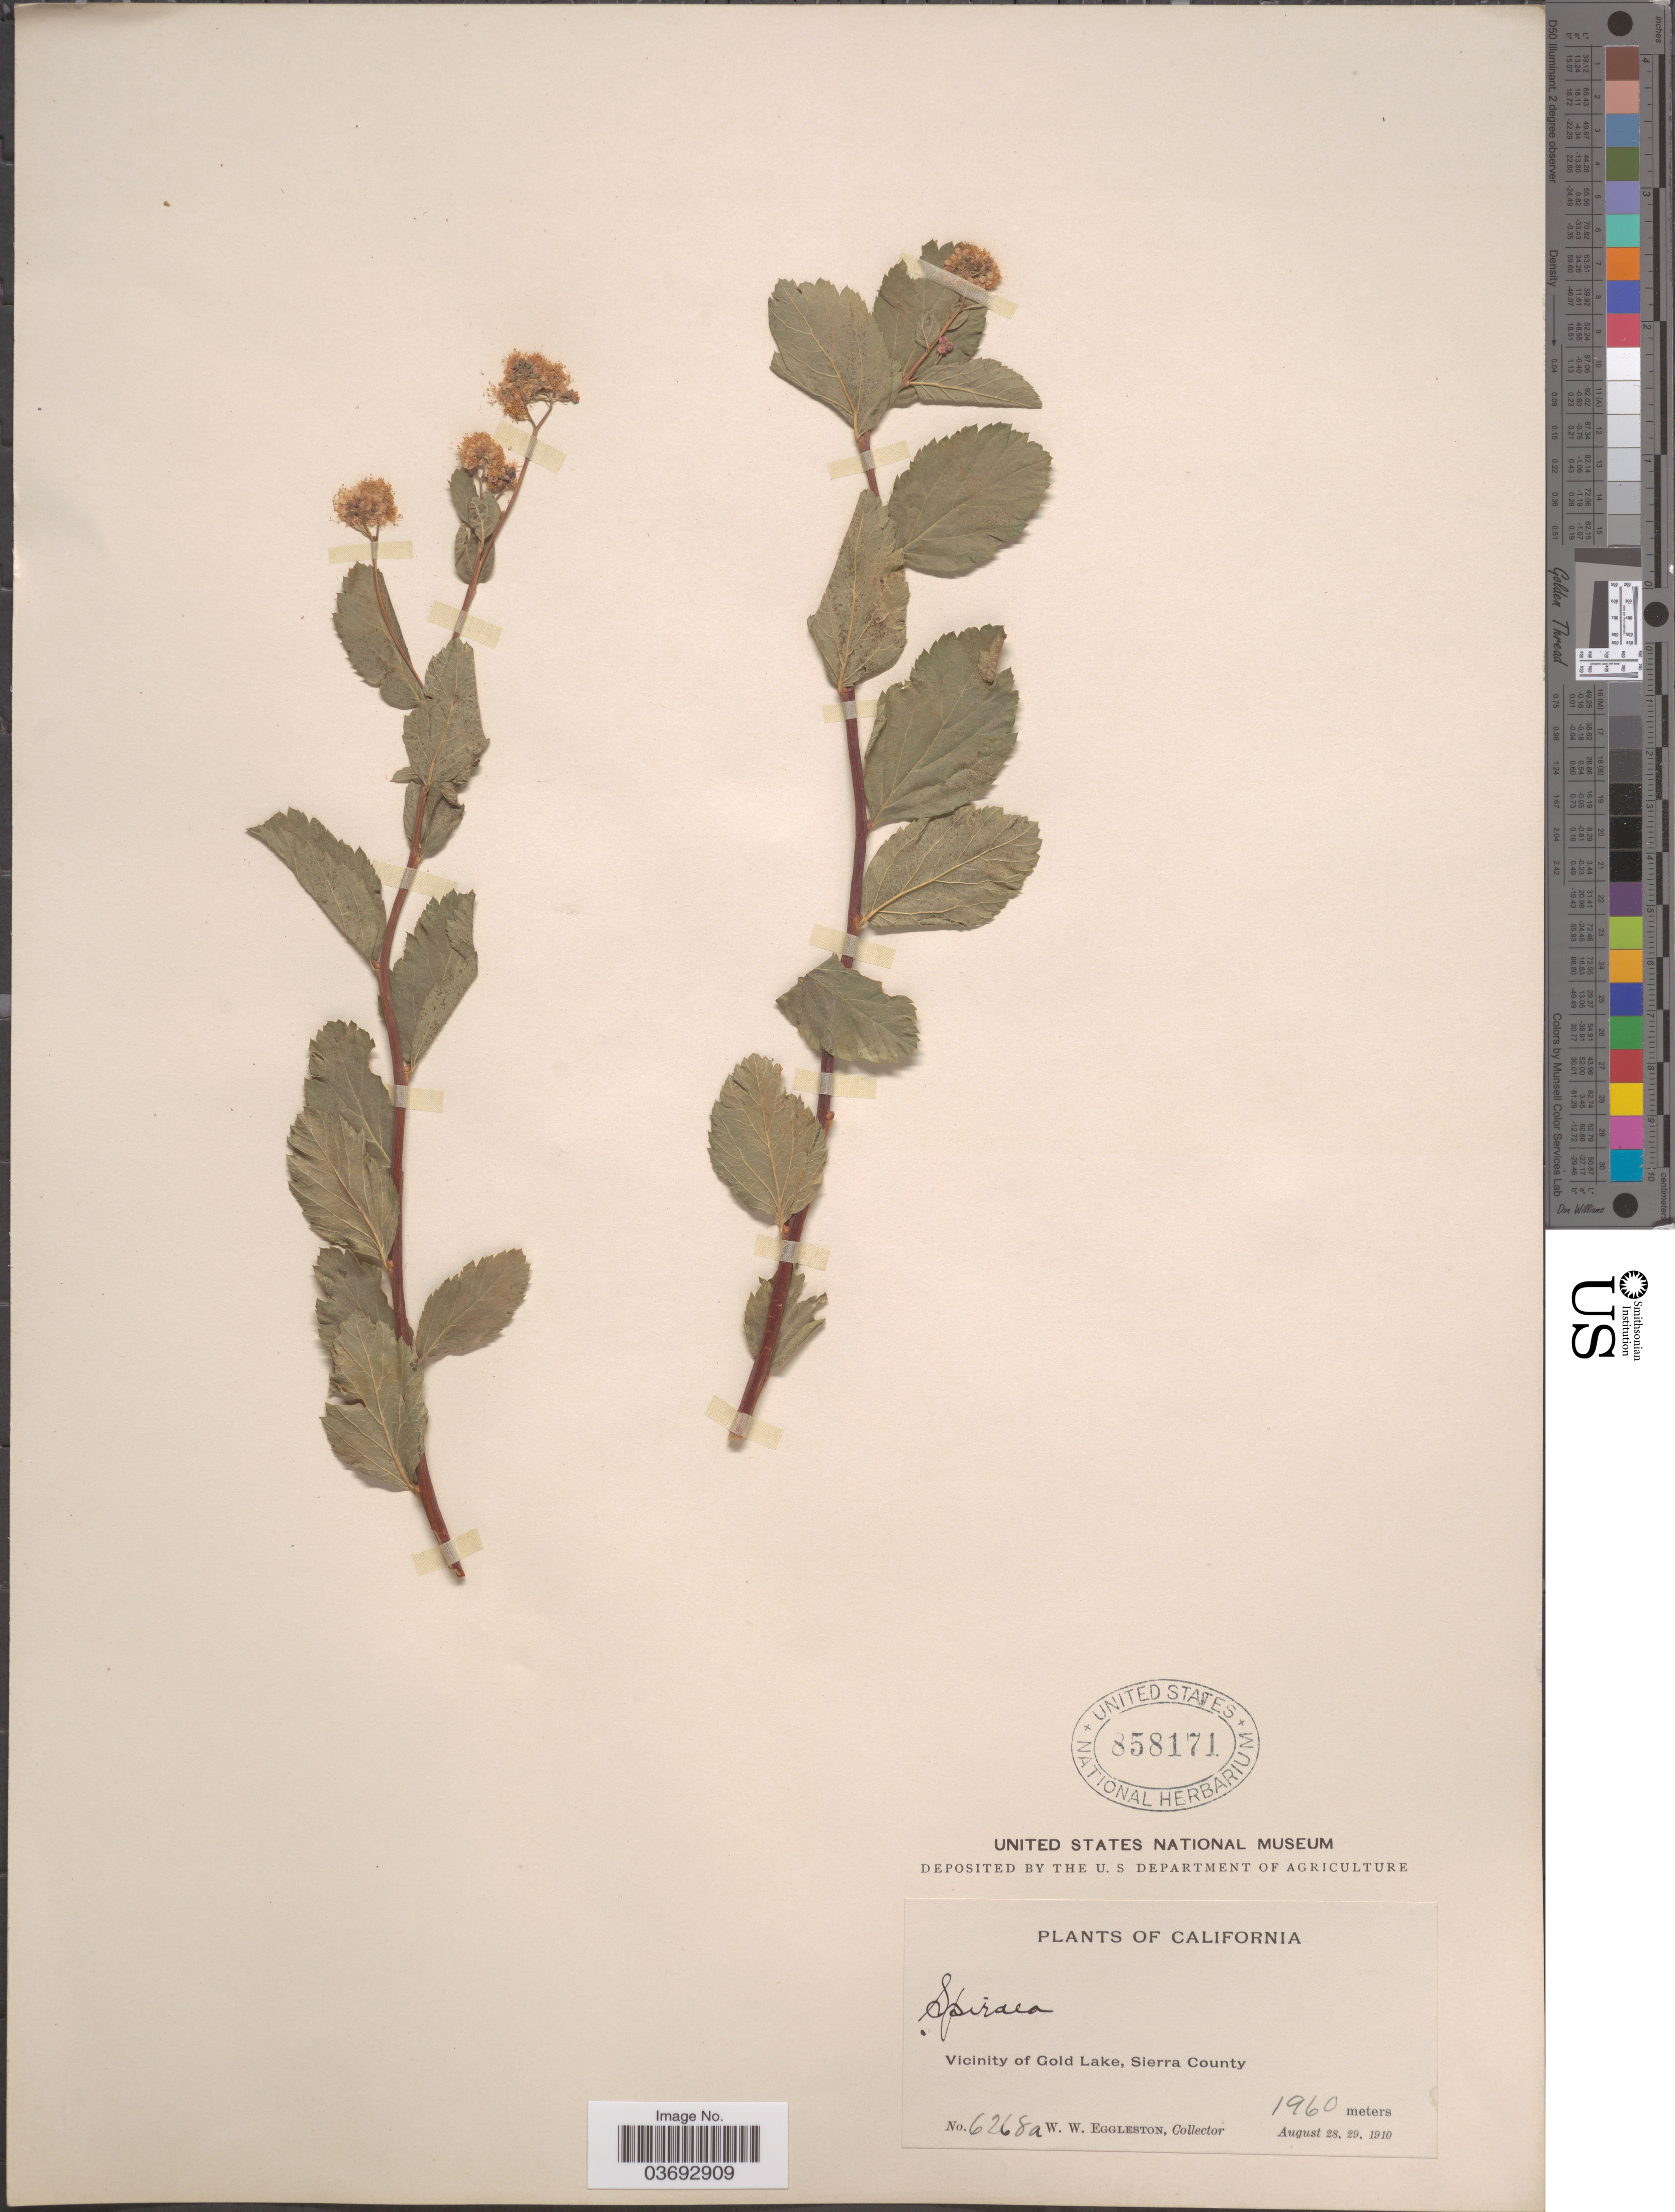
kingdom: Plantae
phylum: Tracheophyta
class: Magnoliopsida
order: Rosales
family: Rosaceae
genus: Spiraea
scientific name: Spiraea splendens var. splendens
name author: Baumann ex K. Koch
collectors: W. W. Eggleston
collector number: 6268a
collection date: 1910-08-28/1910-08-29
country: United States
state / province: California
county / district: Sierra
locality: Vicinity of Gold Lake, Sierra County.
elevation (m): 1960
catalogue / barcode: US 858171